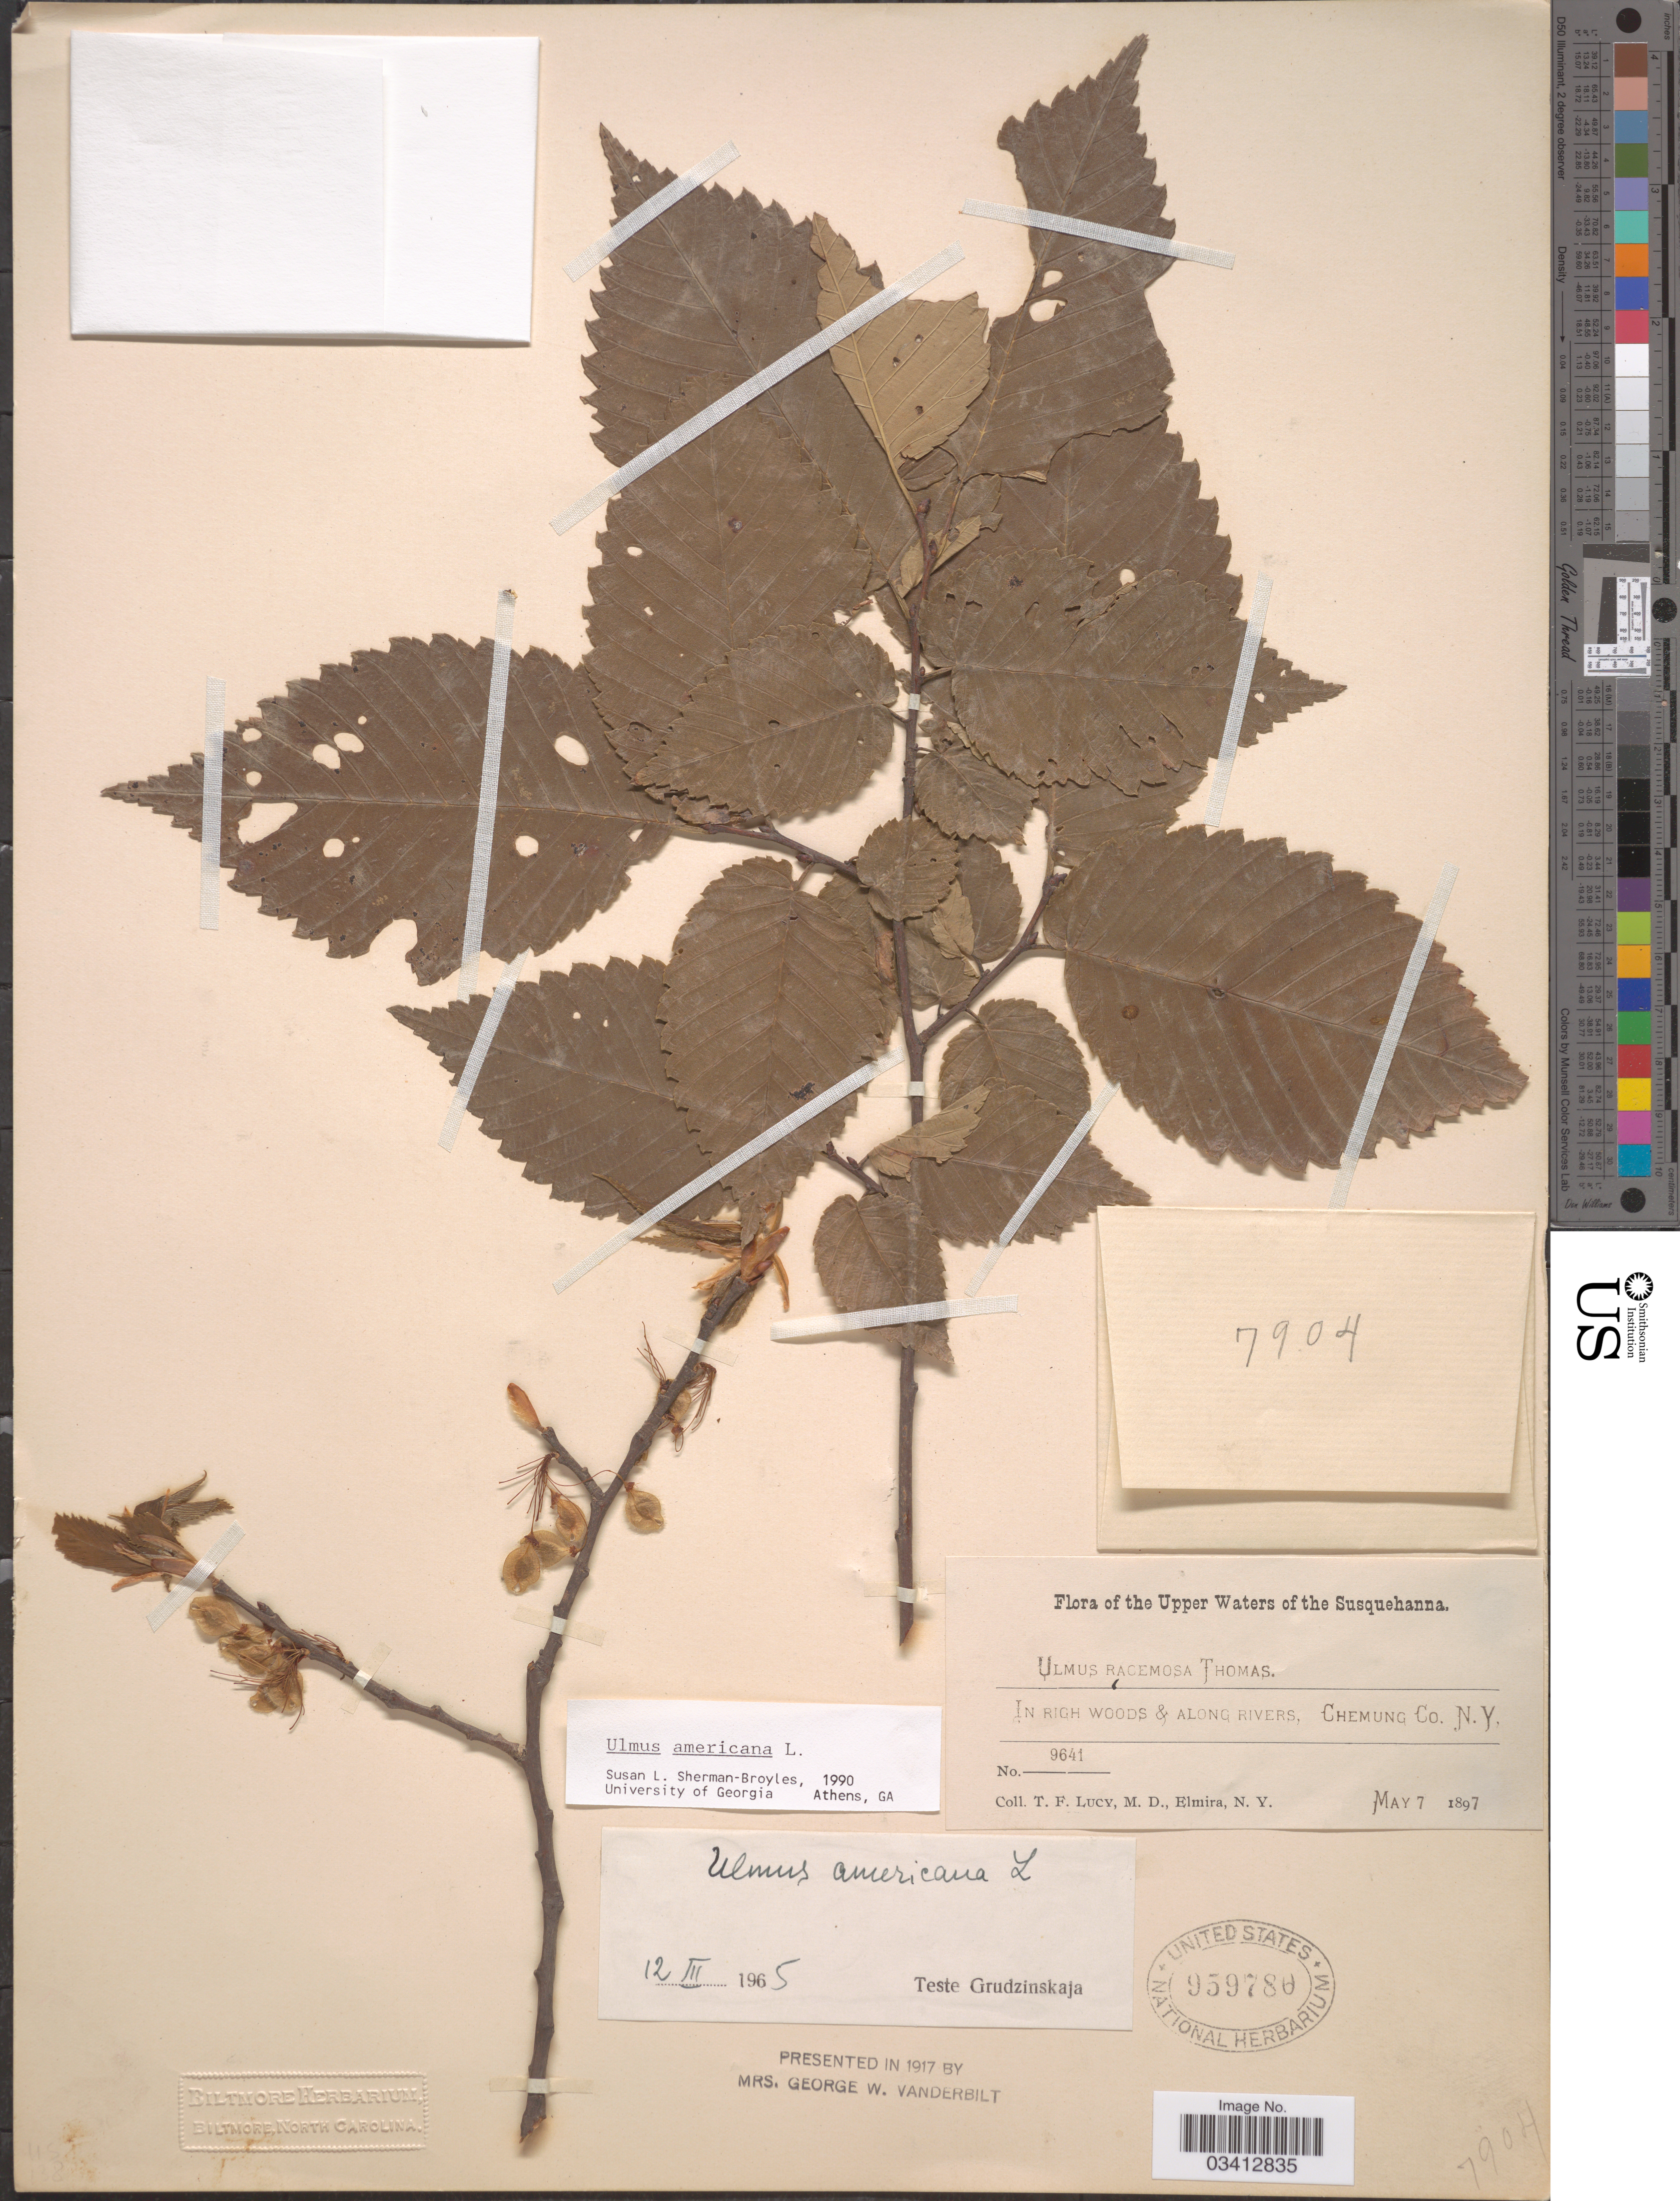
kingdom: Plantae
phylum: Tracheophyta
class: Magnoliopsida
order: Rosales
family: Ulmaceae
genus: Ulmus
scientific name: Ulmus americana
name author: L.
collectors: T. Lucy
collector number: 9641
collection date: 1897-05-07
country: United States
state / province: New York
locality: The Upper Waters of the Susquehanna. In rich woods & along rivers, Chemung Co.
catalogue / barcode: US 959780